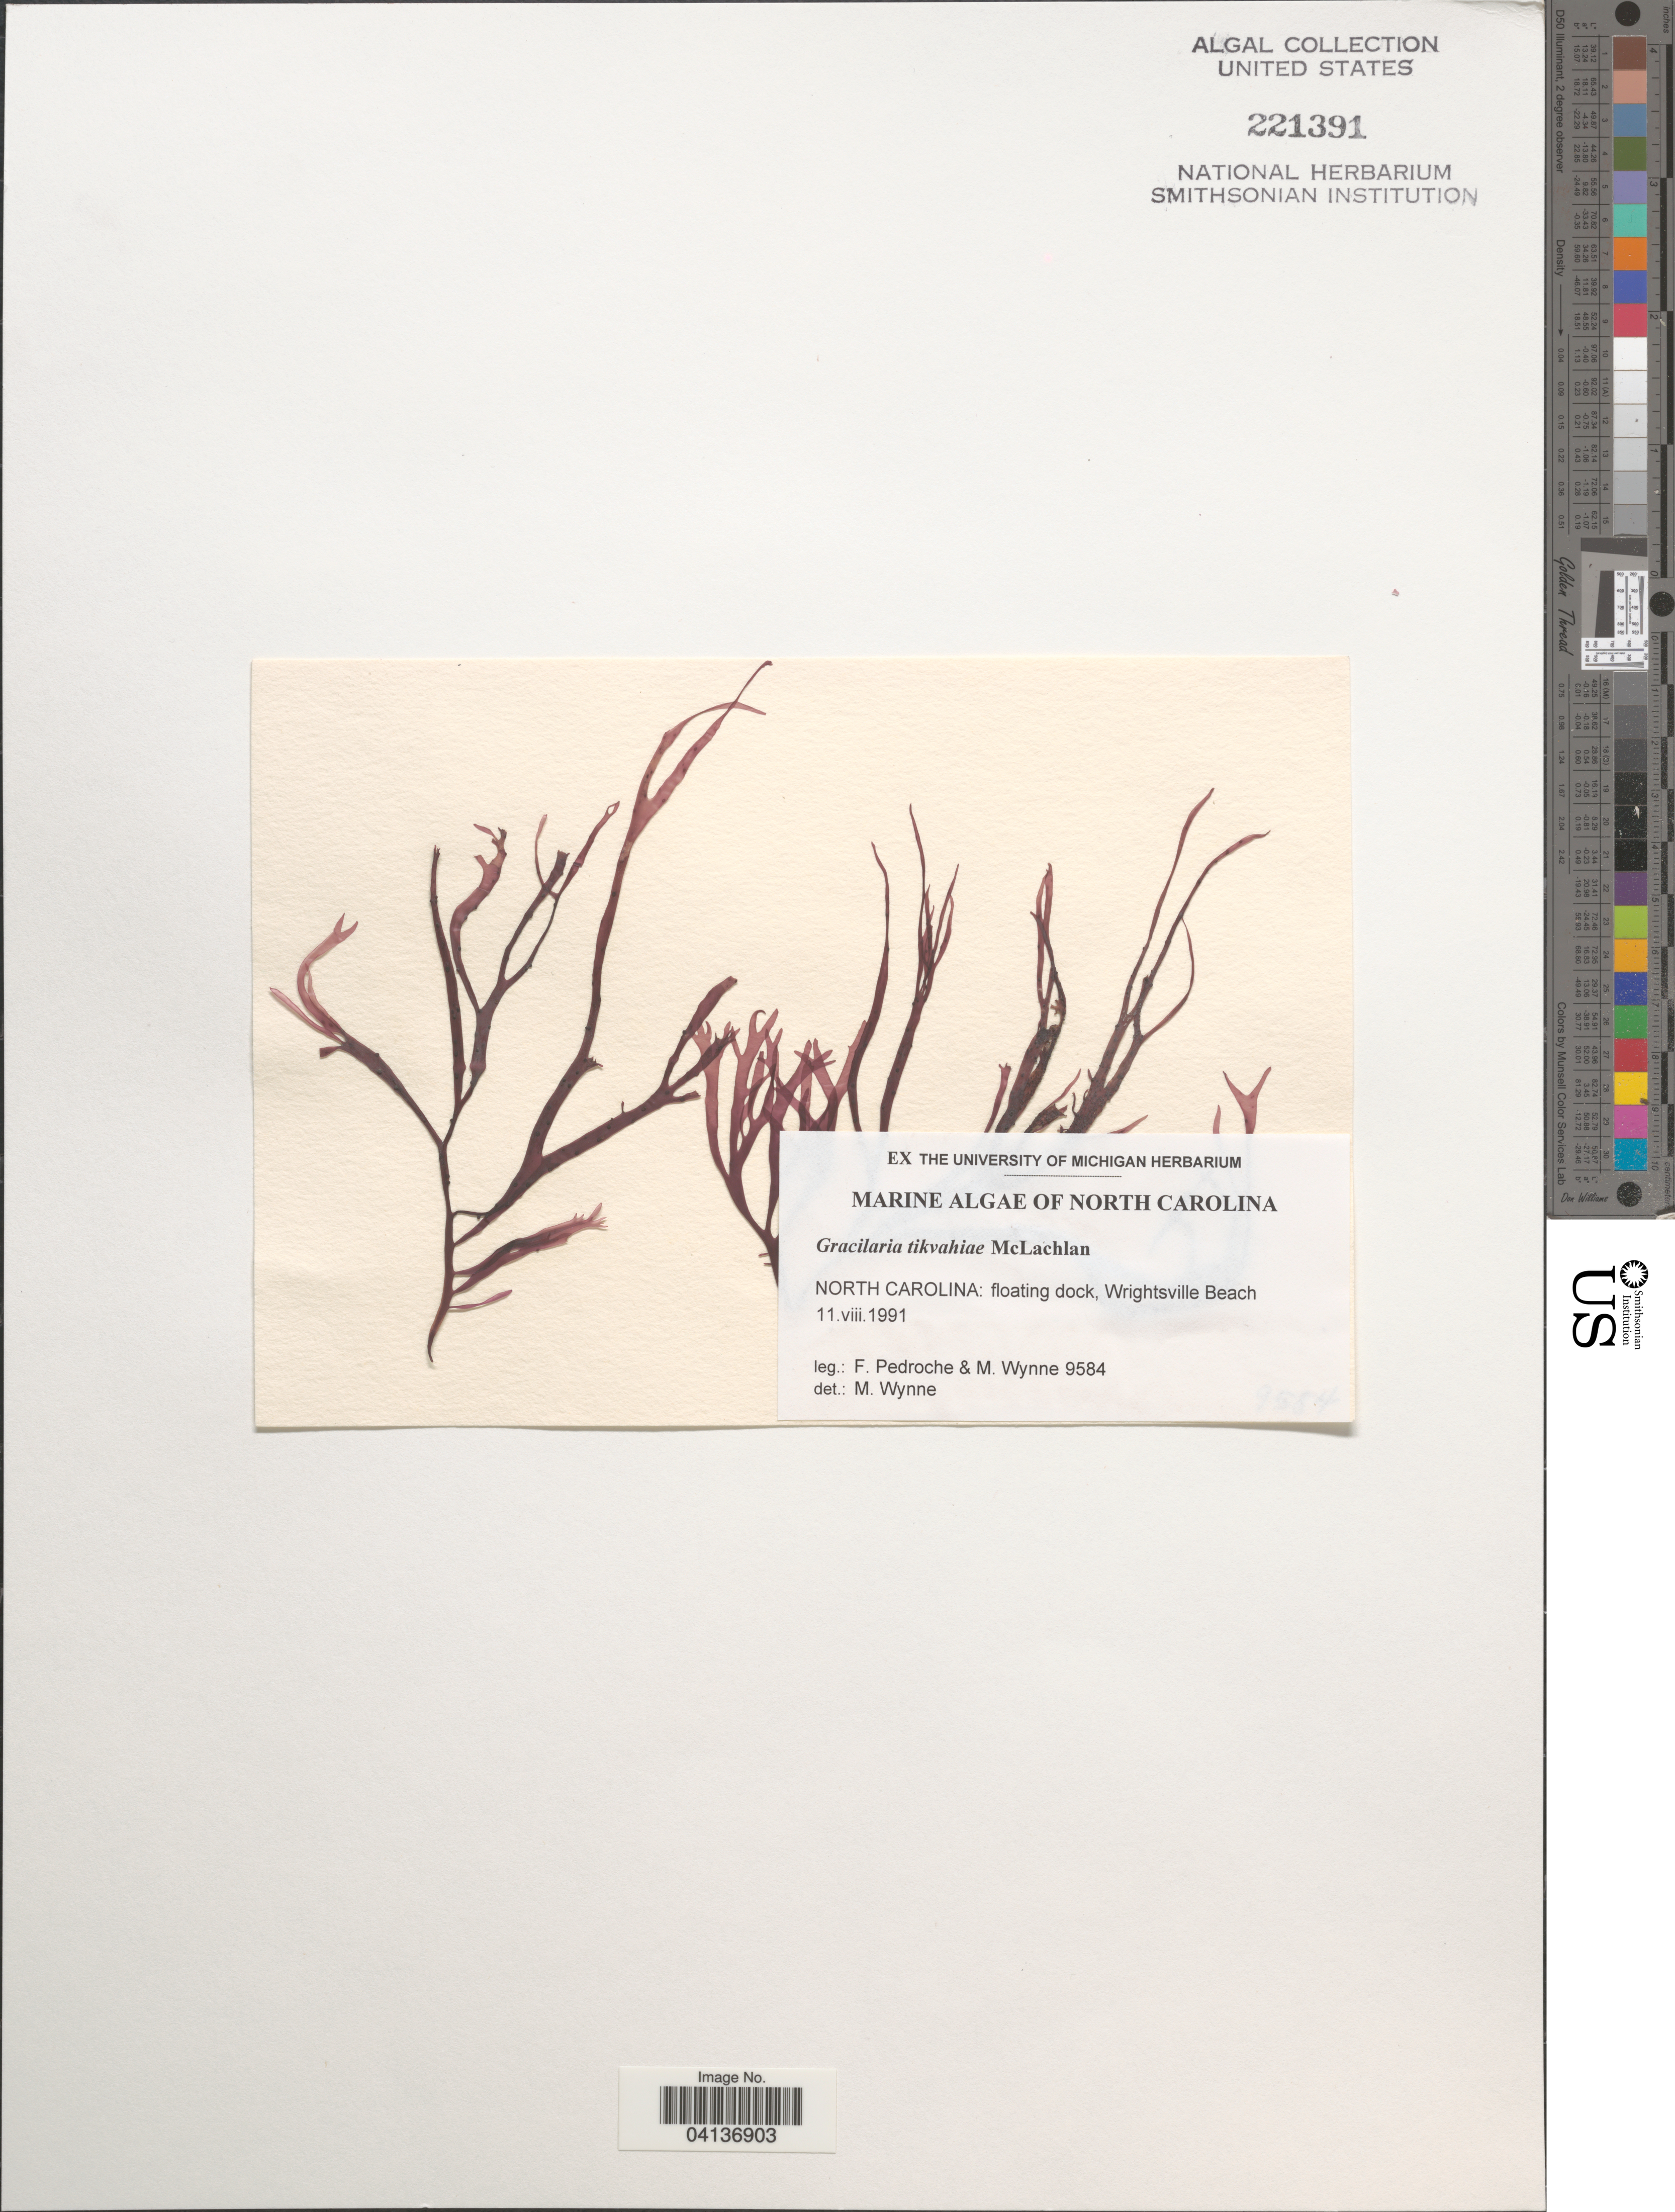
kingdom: Plantae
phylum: Rhodophyta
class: Florideophyceae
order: Gracilariales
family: Gracilariaceae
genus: Gracilaria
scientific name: Gracilaria tikvahiae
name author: McLachlan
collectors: F. Pedroche & M.J. Wynne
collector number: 9584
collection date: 1991-08-11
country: United States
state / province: North Carolina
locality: Floating dock, Wrightsville Beach.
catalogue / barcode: US 221391